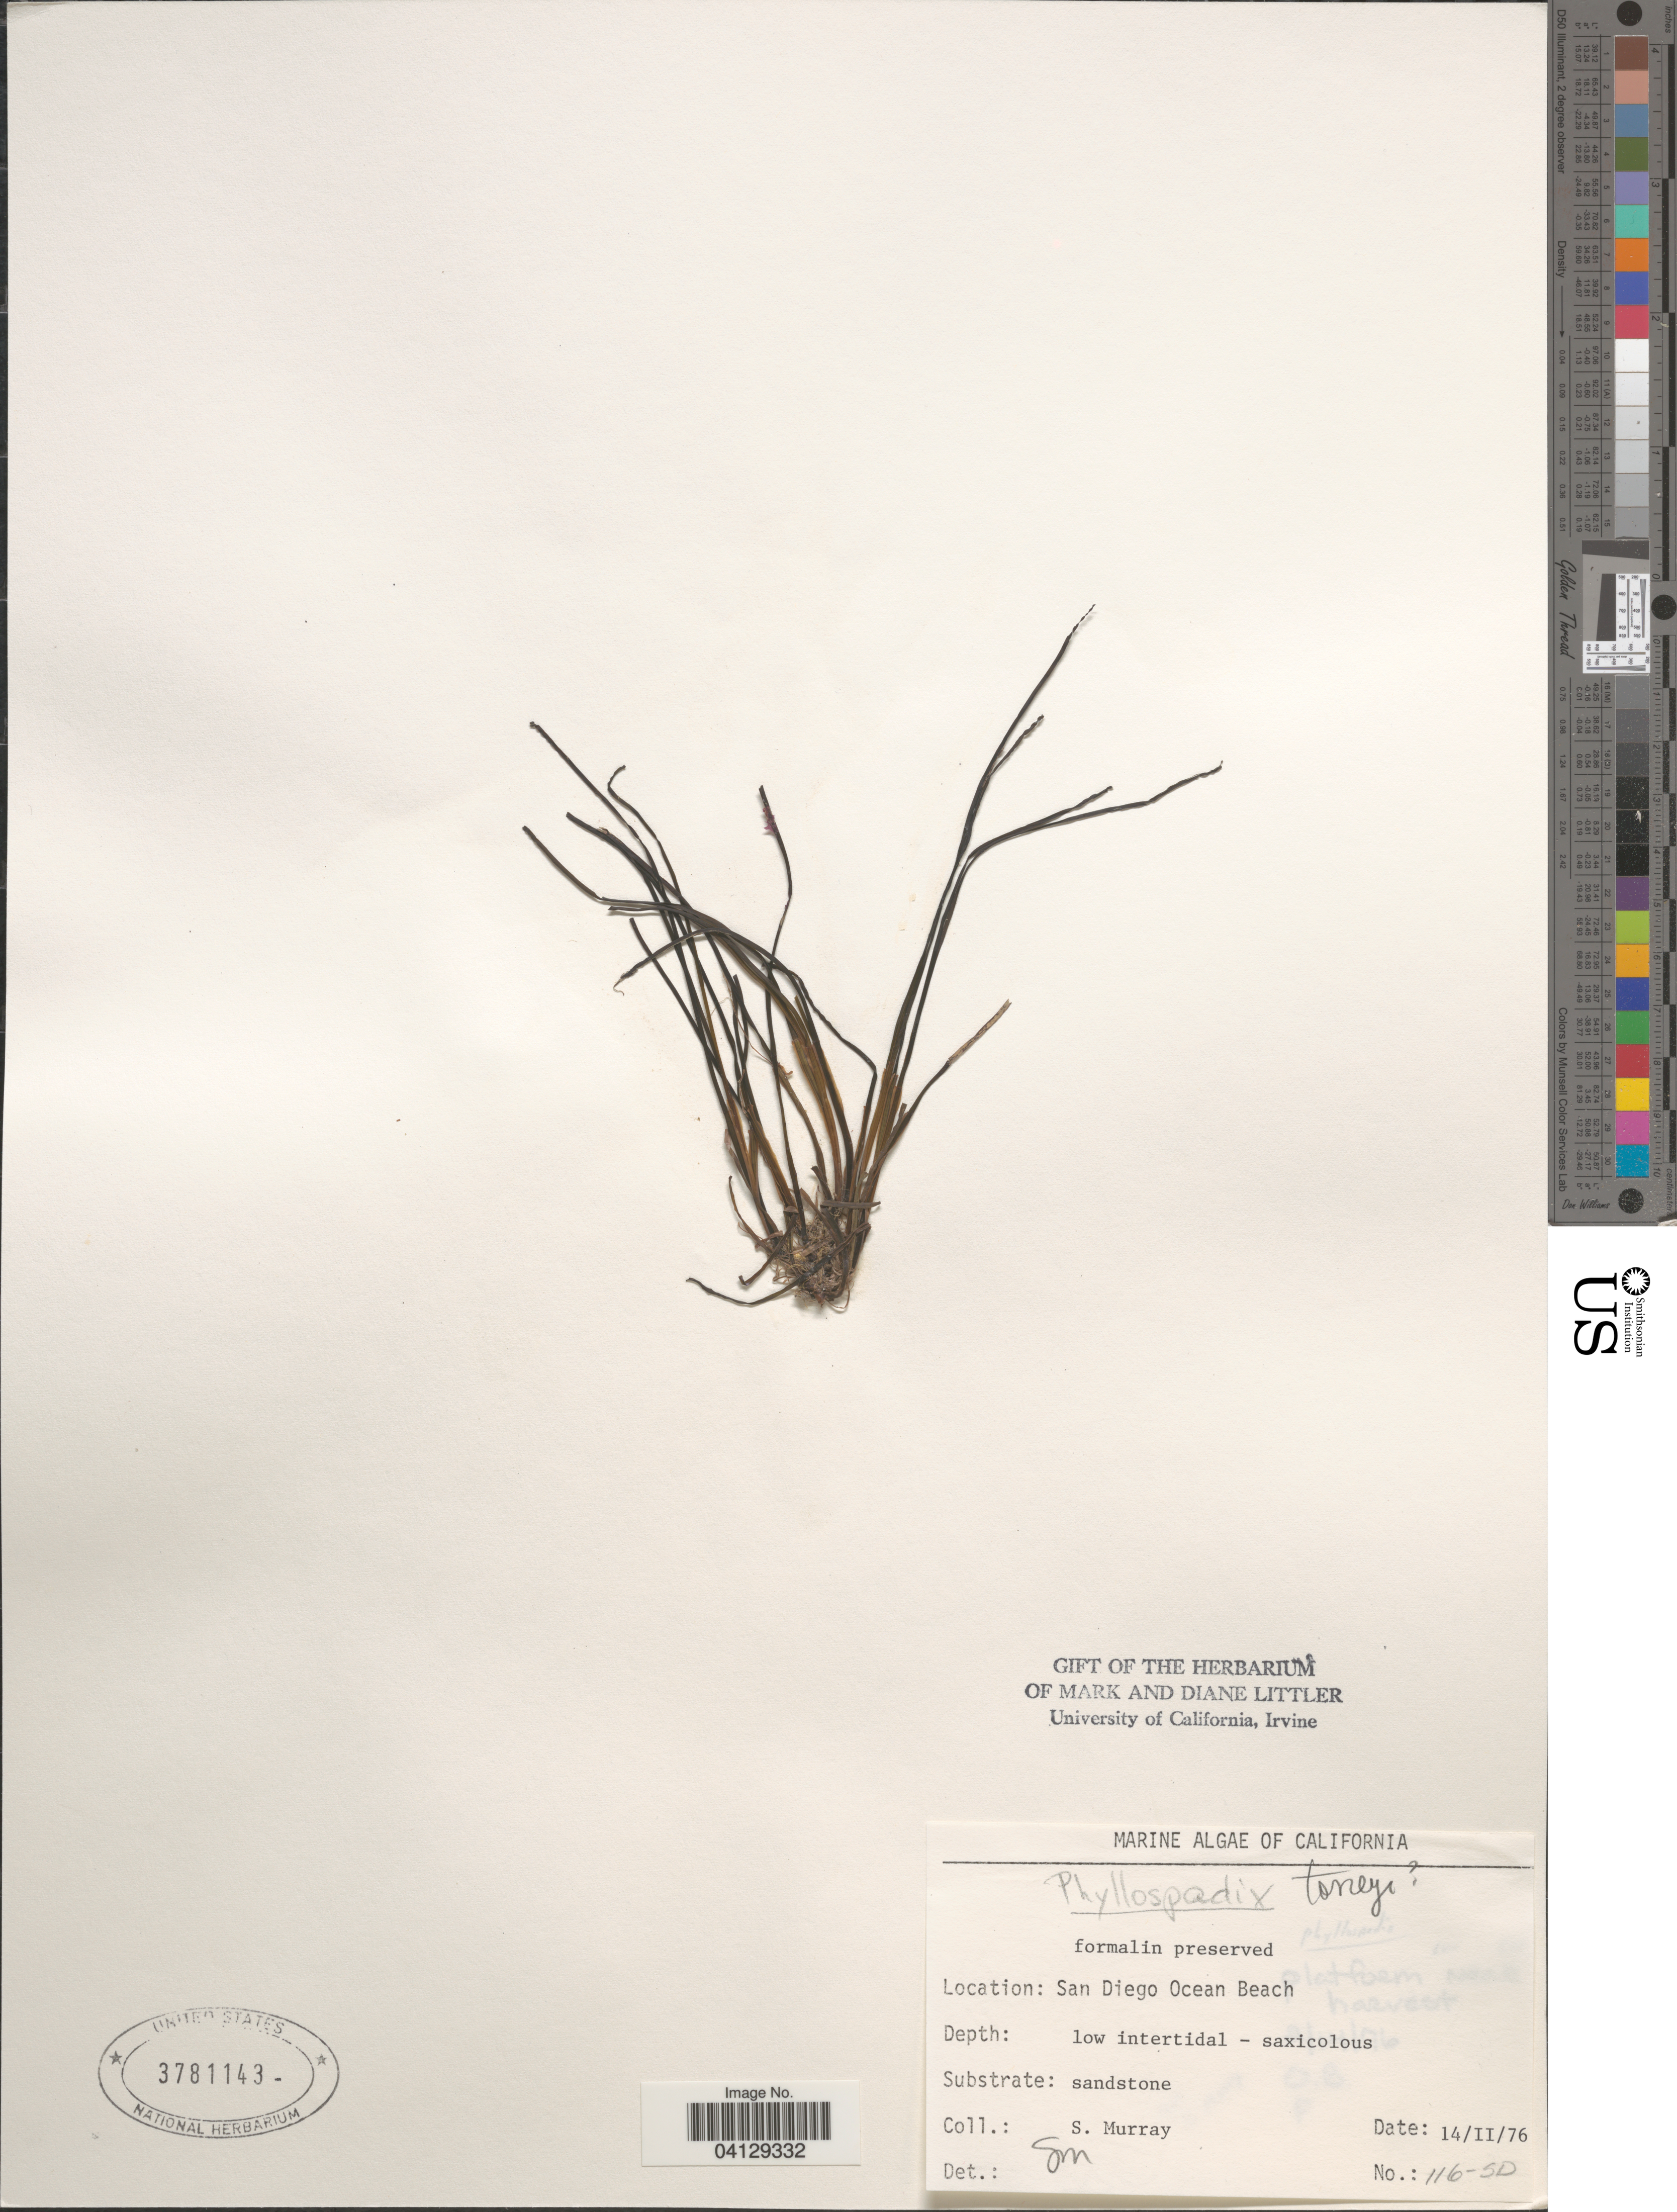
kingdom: Plantae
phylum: Tracheophyta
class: Liliopsida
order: Alismatales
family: Zosteraceae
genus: Phyllospadix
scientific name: Phyllospadix torreyi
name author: S. Watson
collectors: S. Murray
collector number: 116-SD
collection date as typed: Transcribed d/m/y: 14/2/76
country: United States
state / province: California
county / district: San Diego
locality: San Diego Ocean Beach.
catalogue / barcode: US 3781143